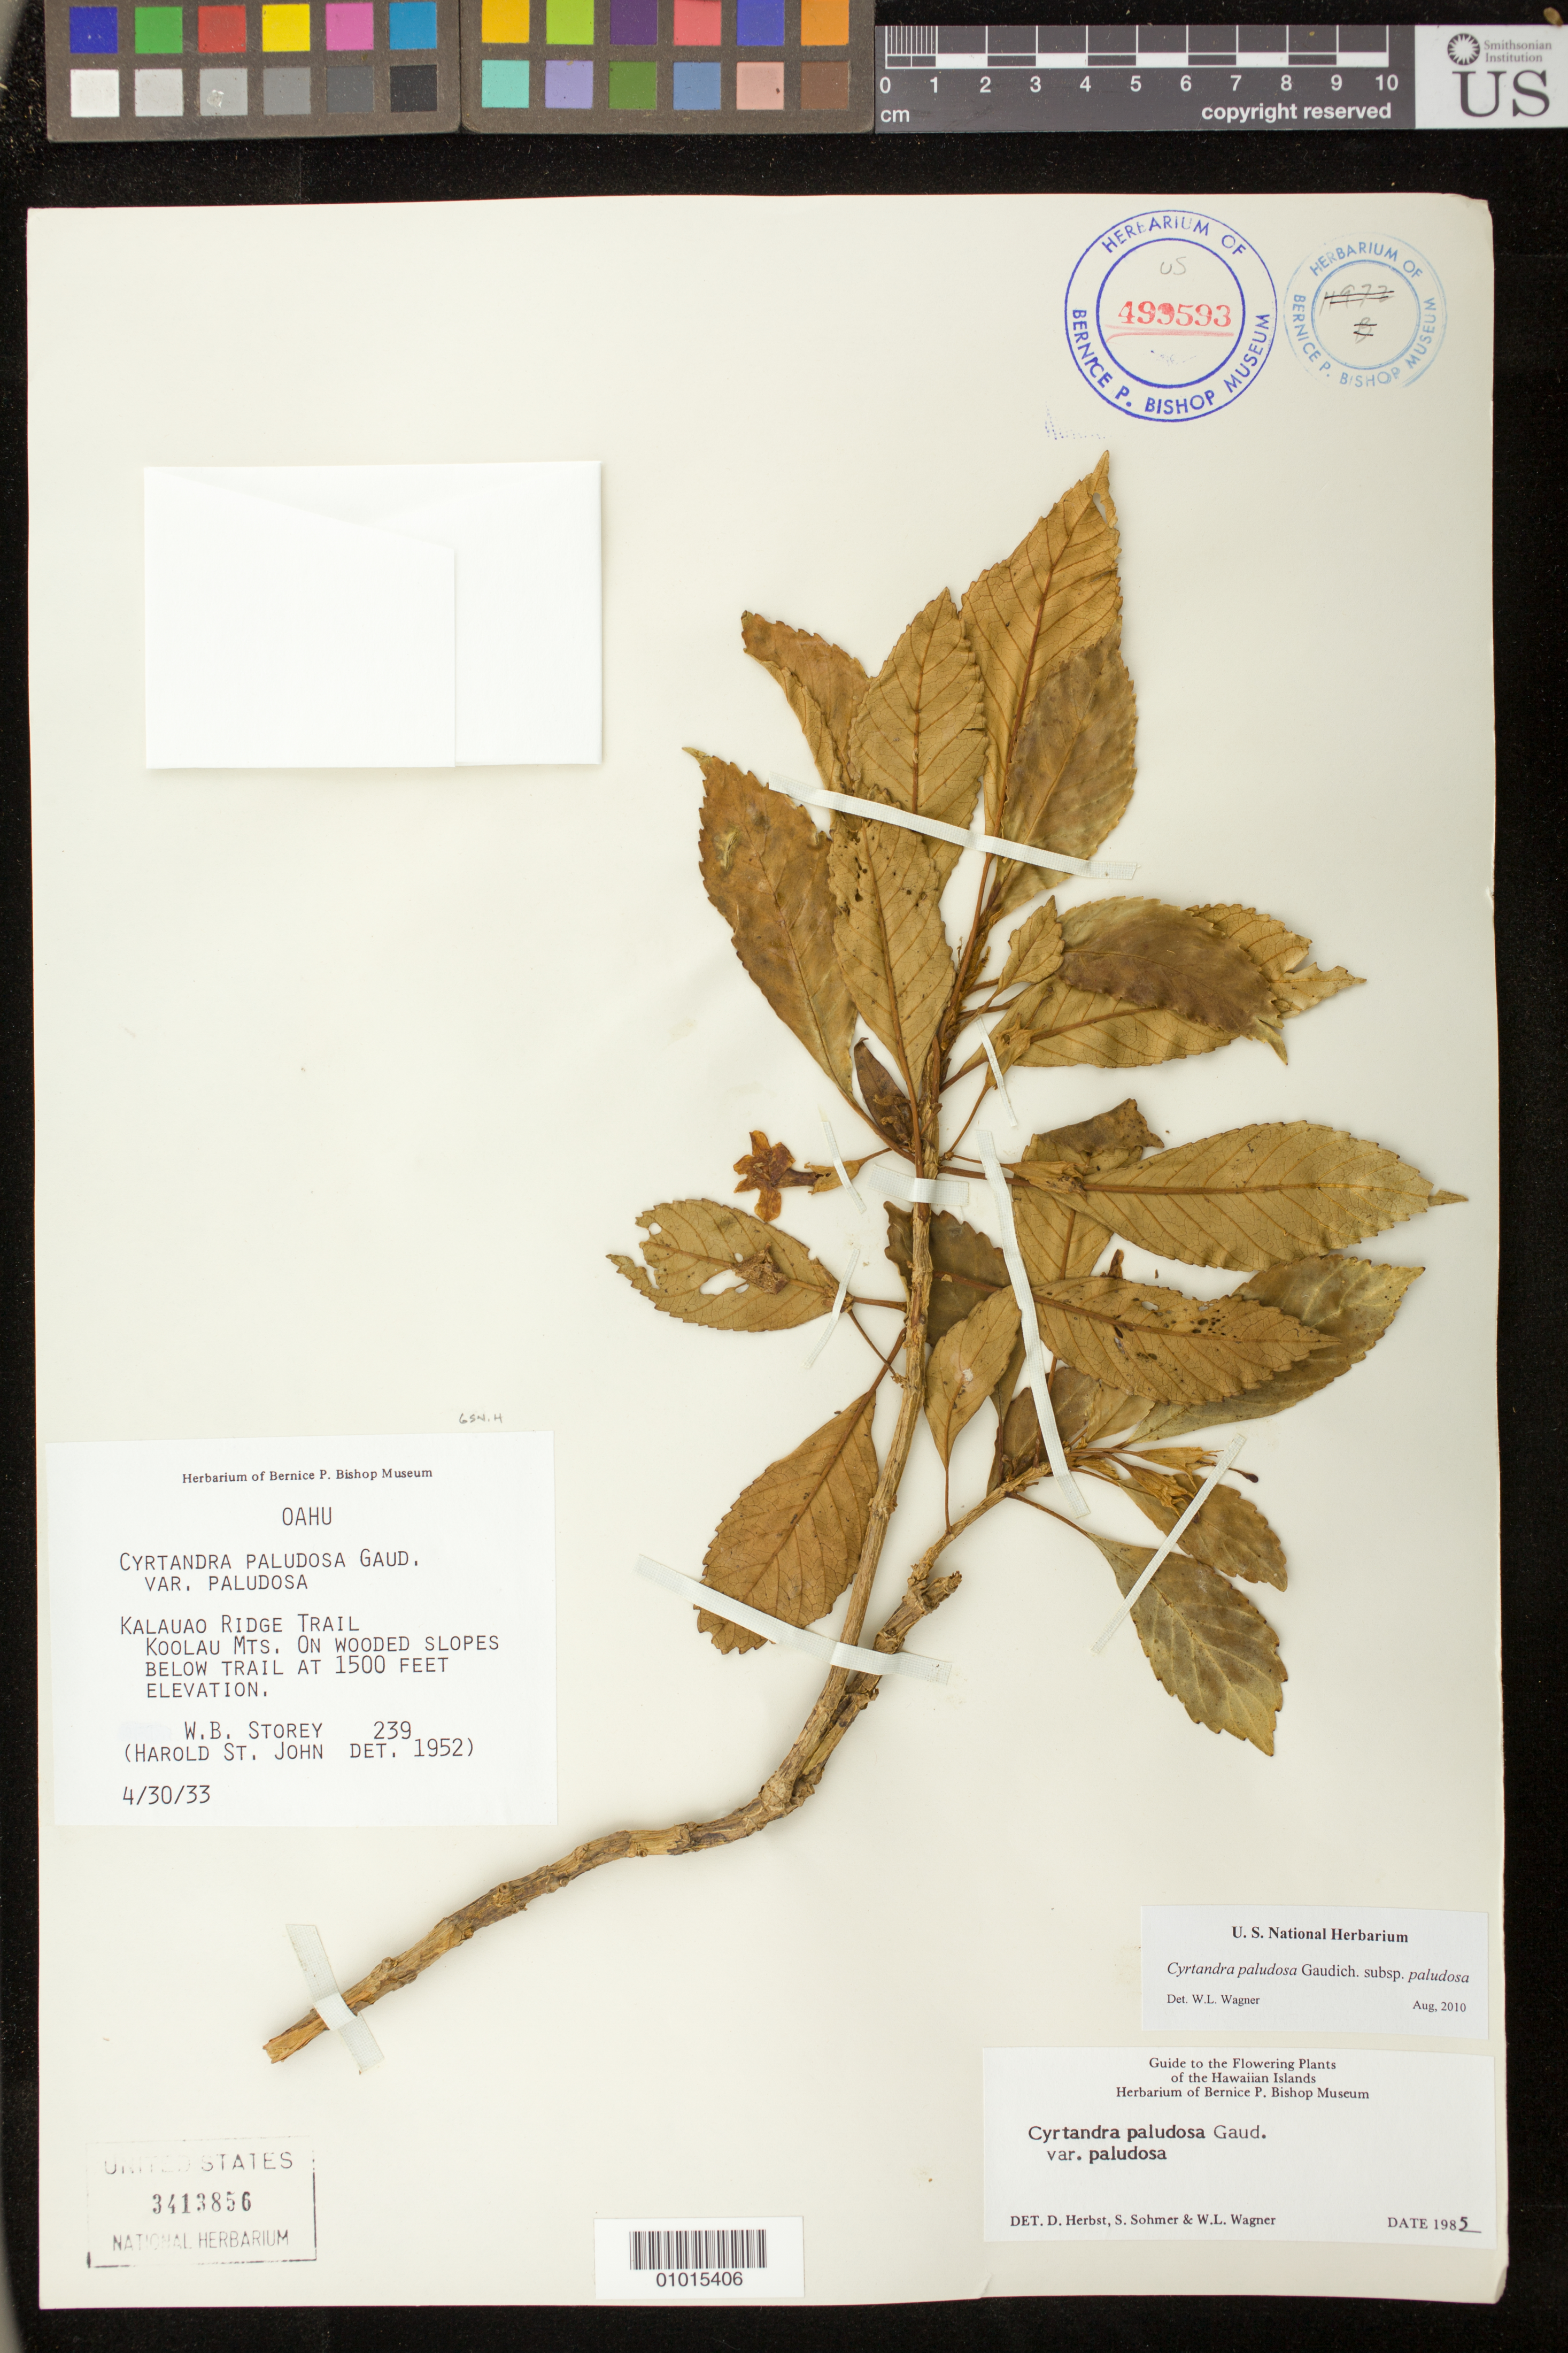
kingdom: Plantae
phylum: Tracheophyta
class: Magnoliopsida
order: Lamiales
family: Gesneriaceae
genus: Cyrtandra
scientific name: Cyrtandra paludosa var. paludosa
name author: Gaudich.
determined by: Wagner, W. L., (BOT), Smithsonian Institution - National Museum of Natural History (UNITED STATES)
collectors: W. Storey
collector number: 239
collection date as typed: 30 Apr 1933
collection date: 1933-04-30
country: United States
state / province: Hawaii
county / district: Honolulu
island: Oahu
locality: Kalauao Ridge Trail, Koolau Mts. On wooded slopes below trail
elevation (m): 457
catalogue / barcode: US 3413856